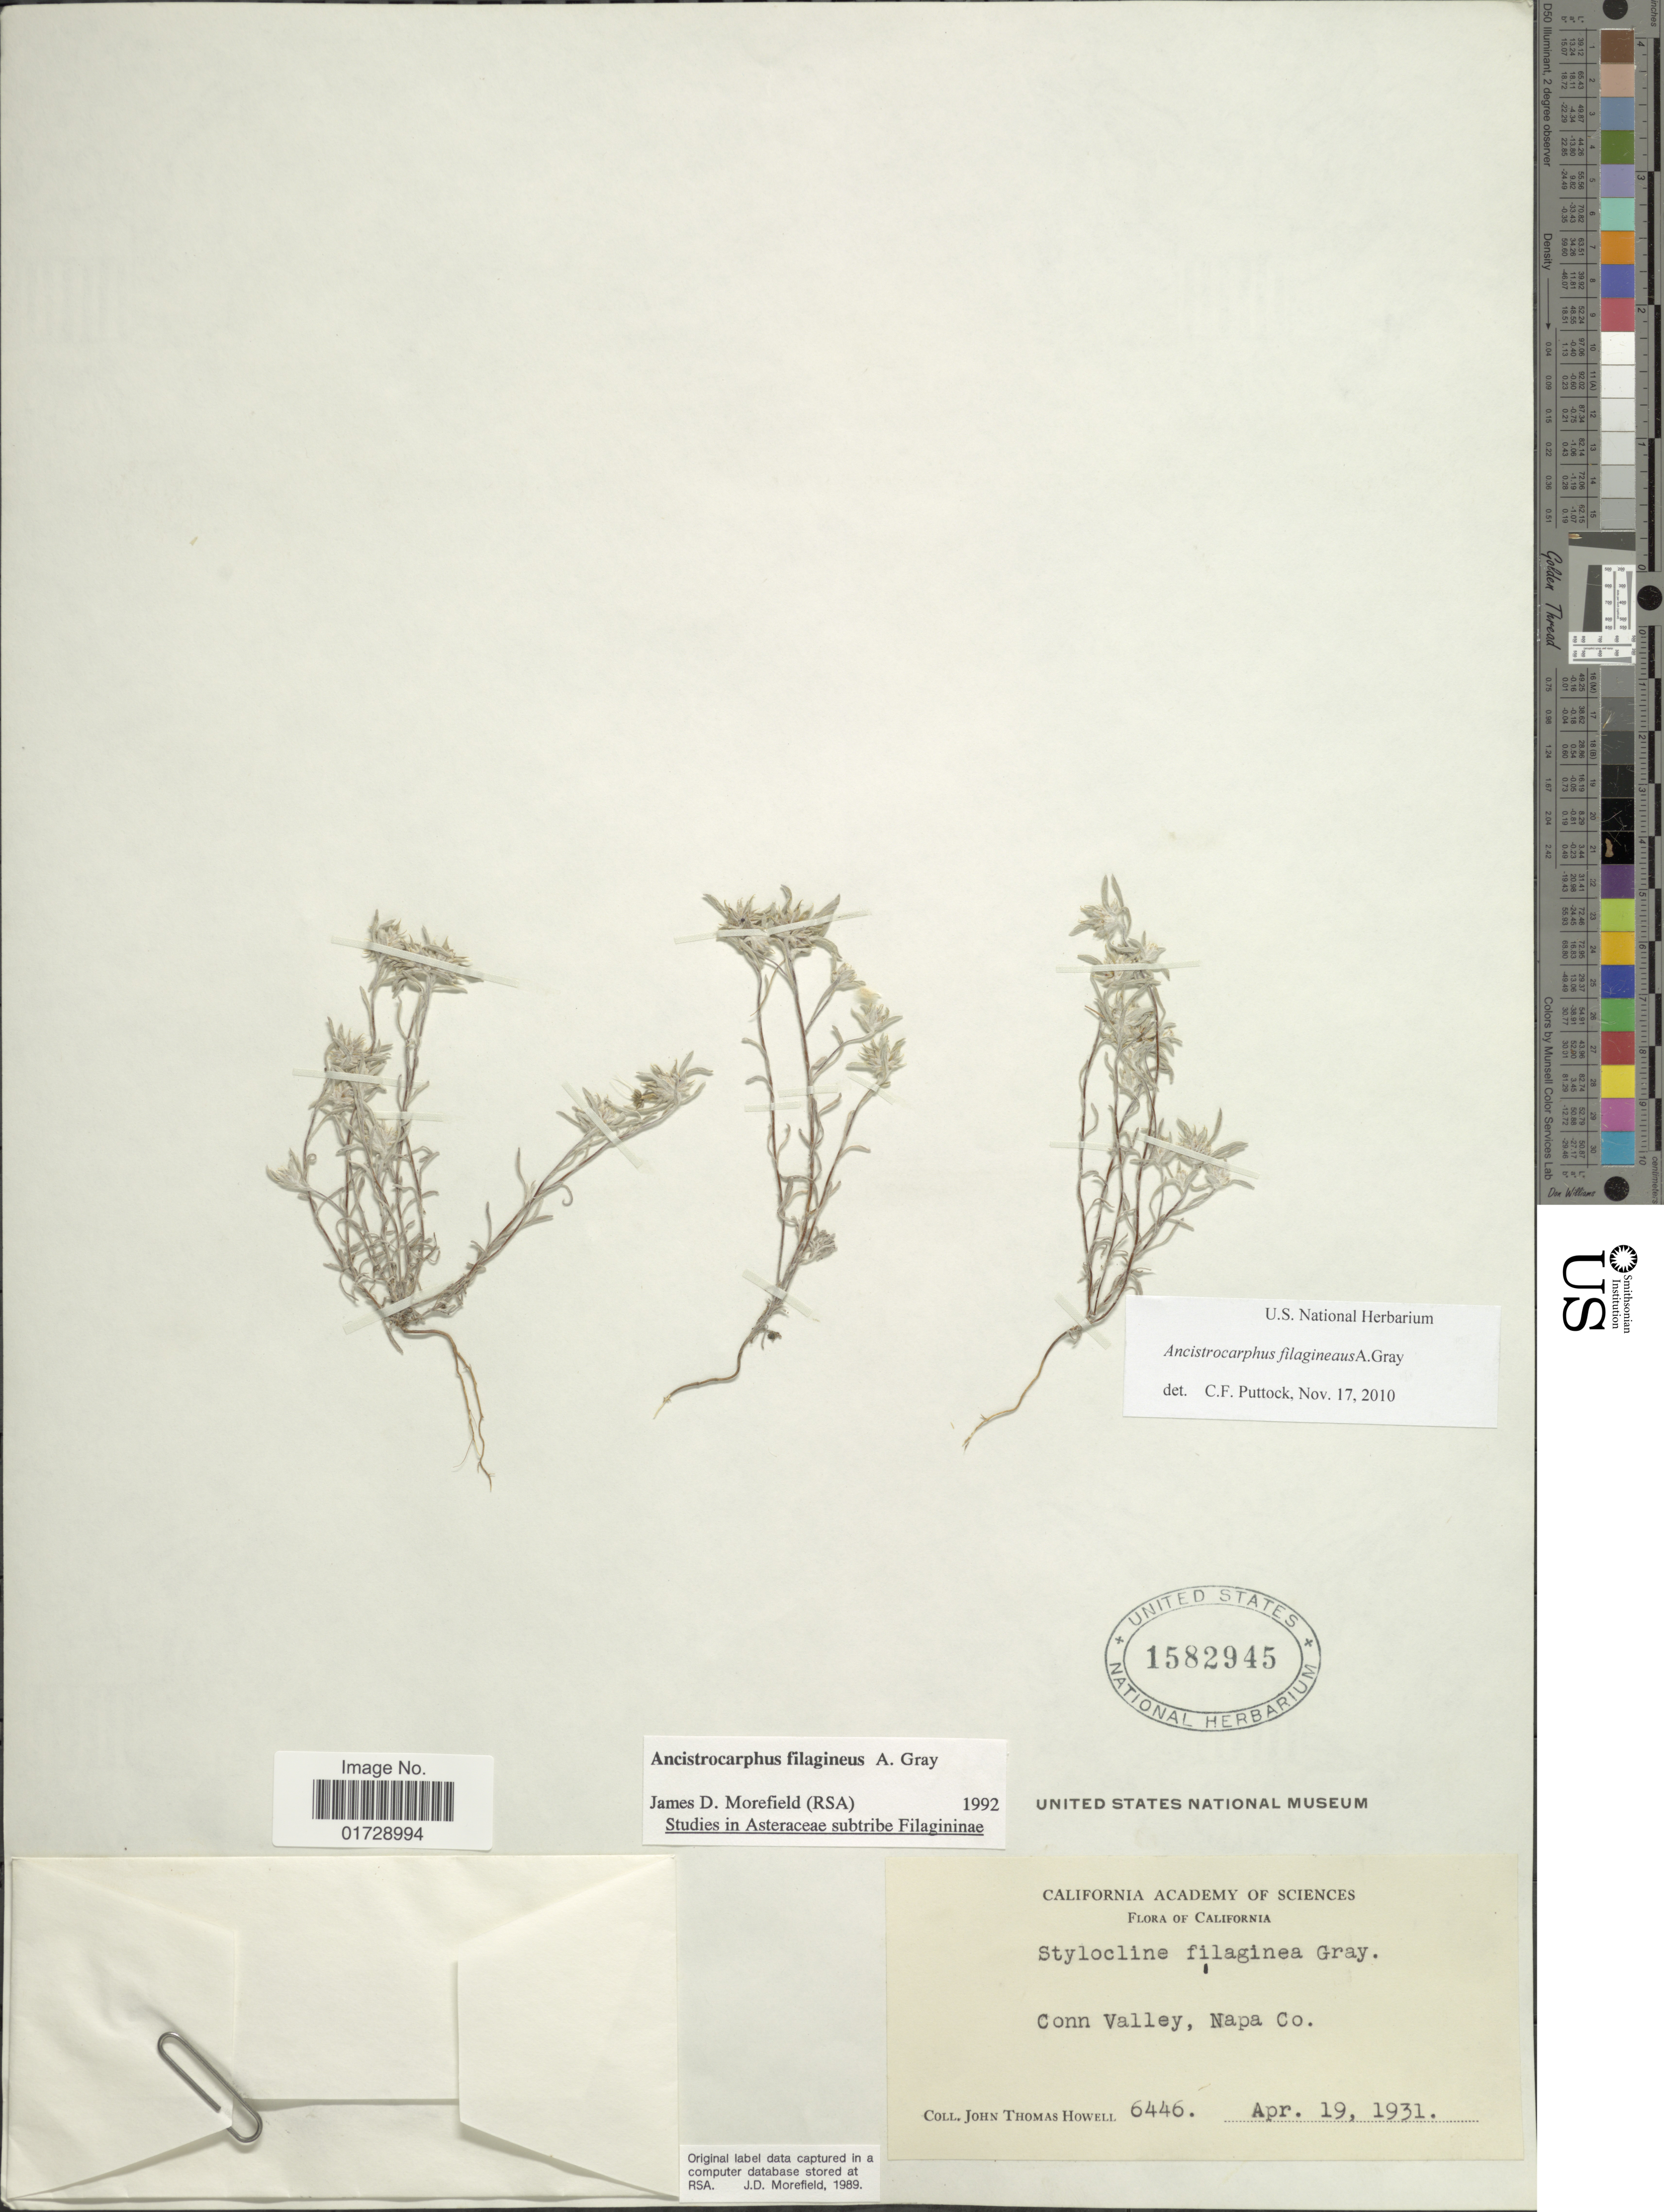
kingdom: Plantae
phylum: Tracheophyta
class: Magnoliopsida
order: Asterales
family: Asteraceae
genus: Stylocline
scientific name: Stylocline filaginea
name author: (A. Gray) A. Gray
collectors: J. T. Howell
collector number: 6446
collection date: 1931-04-19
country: United States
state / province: California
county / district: Napa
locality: Conn Valley, Napa Co.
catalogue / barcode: US 1582945